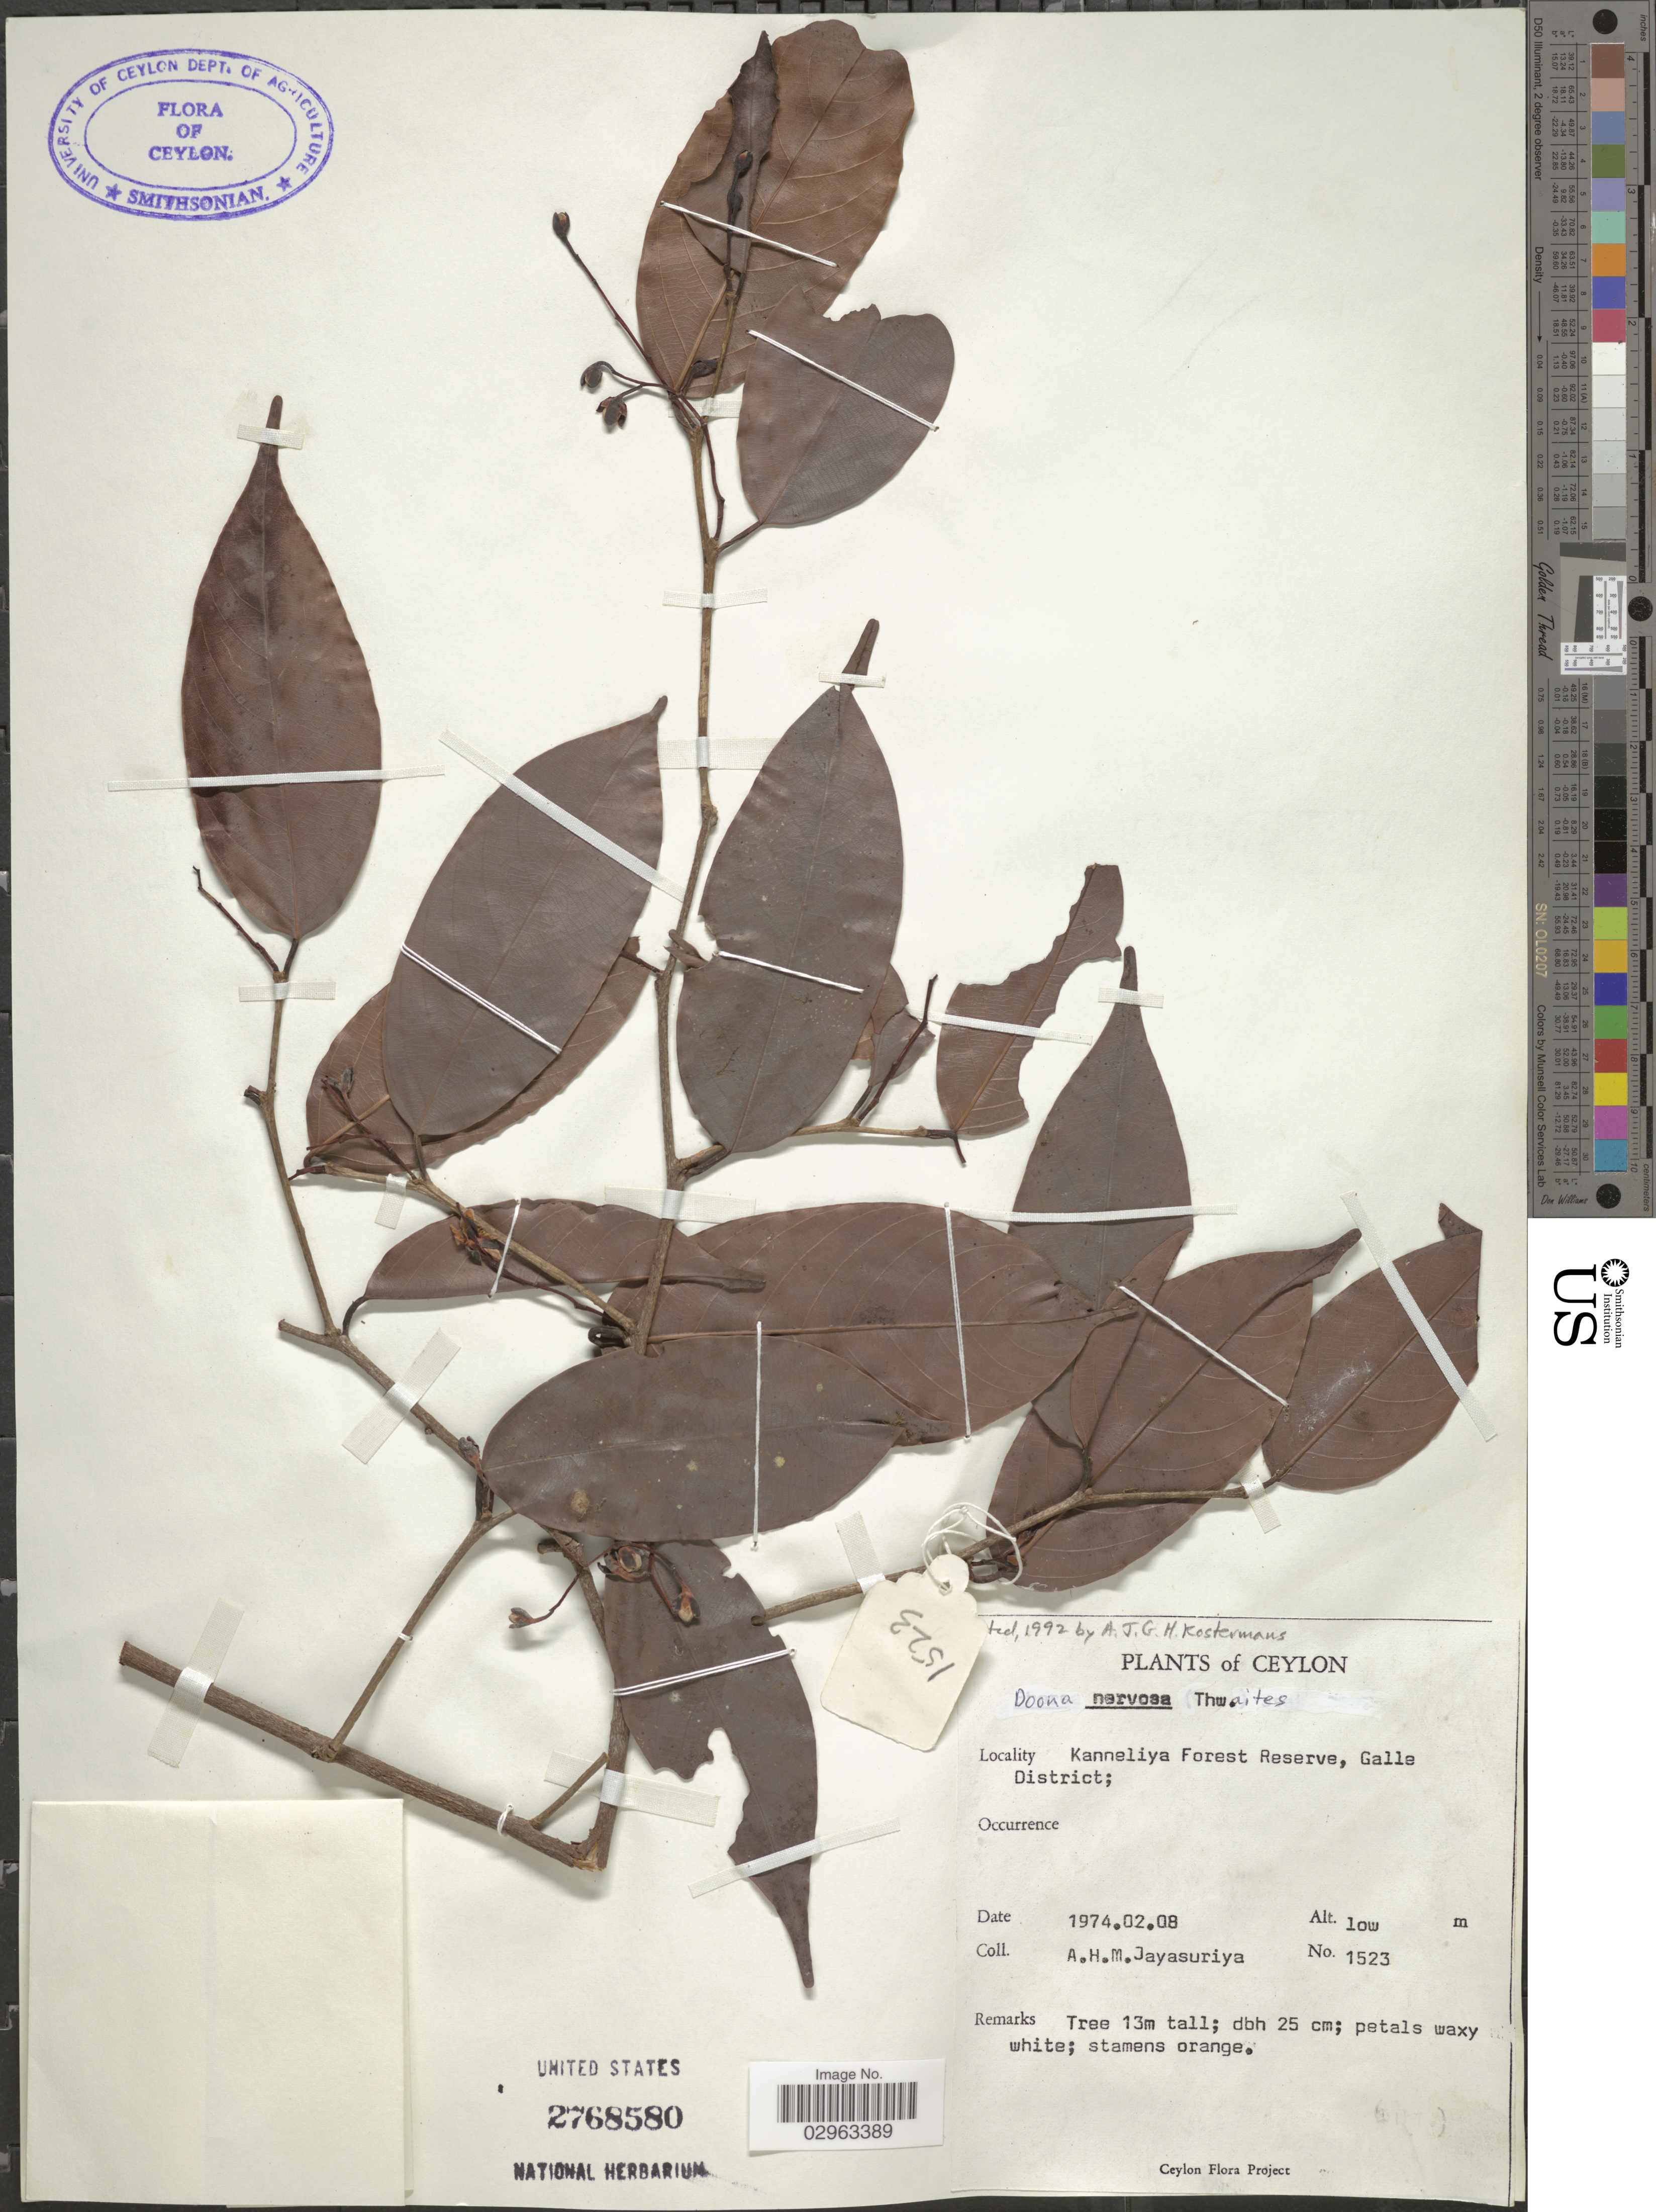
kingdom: Plantae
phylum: Tracheophyta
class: Magnoliopsida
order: Malvales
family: Dipterocarpaceae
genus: Doona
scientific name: Doona nervosa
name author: Thwaites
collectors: A. H. Jayasuriya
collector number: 1523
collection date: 1974-02-08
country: Sri Lanka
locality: Ceylon. Kanneliya Forest Reserve, Galle District.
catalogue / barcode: US 2768580